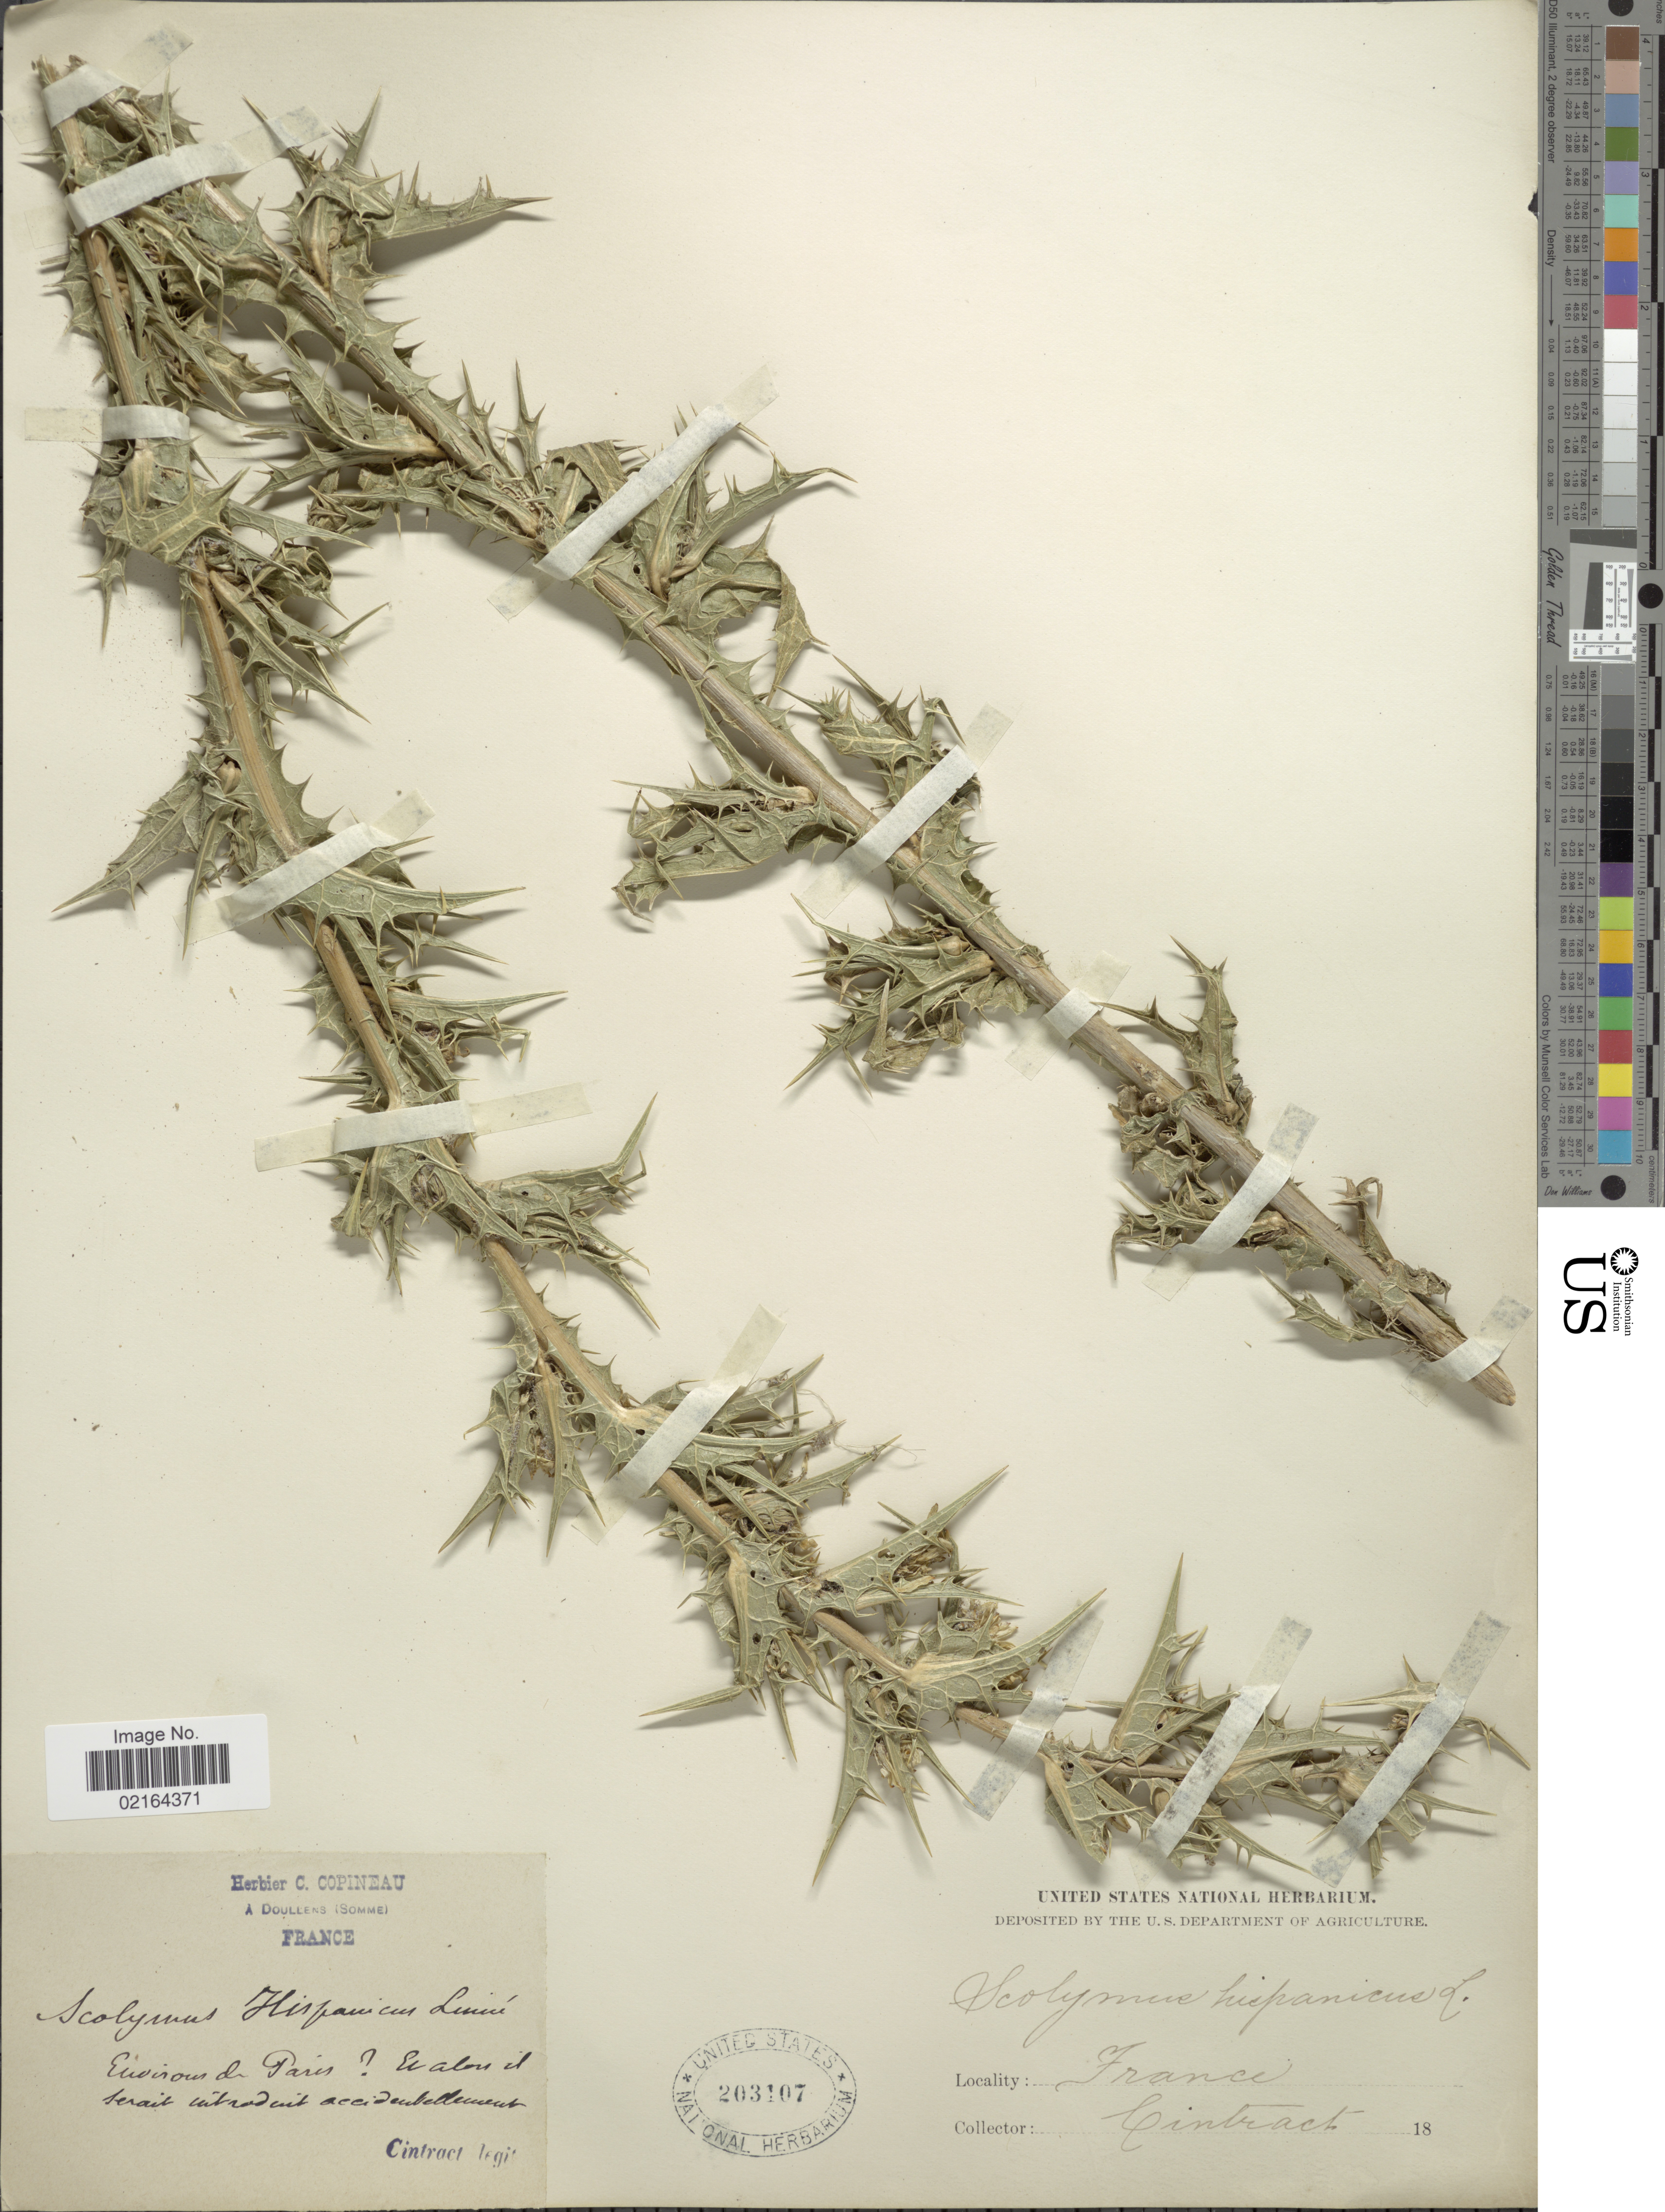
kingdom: Plantae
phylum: Tracheophyta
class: Magnoliopsida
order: Asterales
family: Asteraceae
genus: Scolymus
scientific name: Scolymus hispanicus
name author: L.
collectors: Cintract, --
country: France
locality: Environs de Paris ? Et alors il serait introdint accidentellement.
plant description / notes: Corrected "A Doullens (Somme) , Environs de Paris, ecalons et serait uitradit occidental" to "Environs de Paris ? Et alors il serait introdint accidentellement."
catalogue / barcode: US 203107